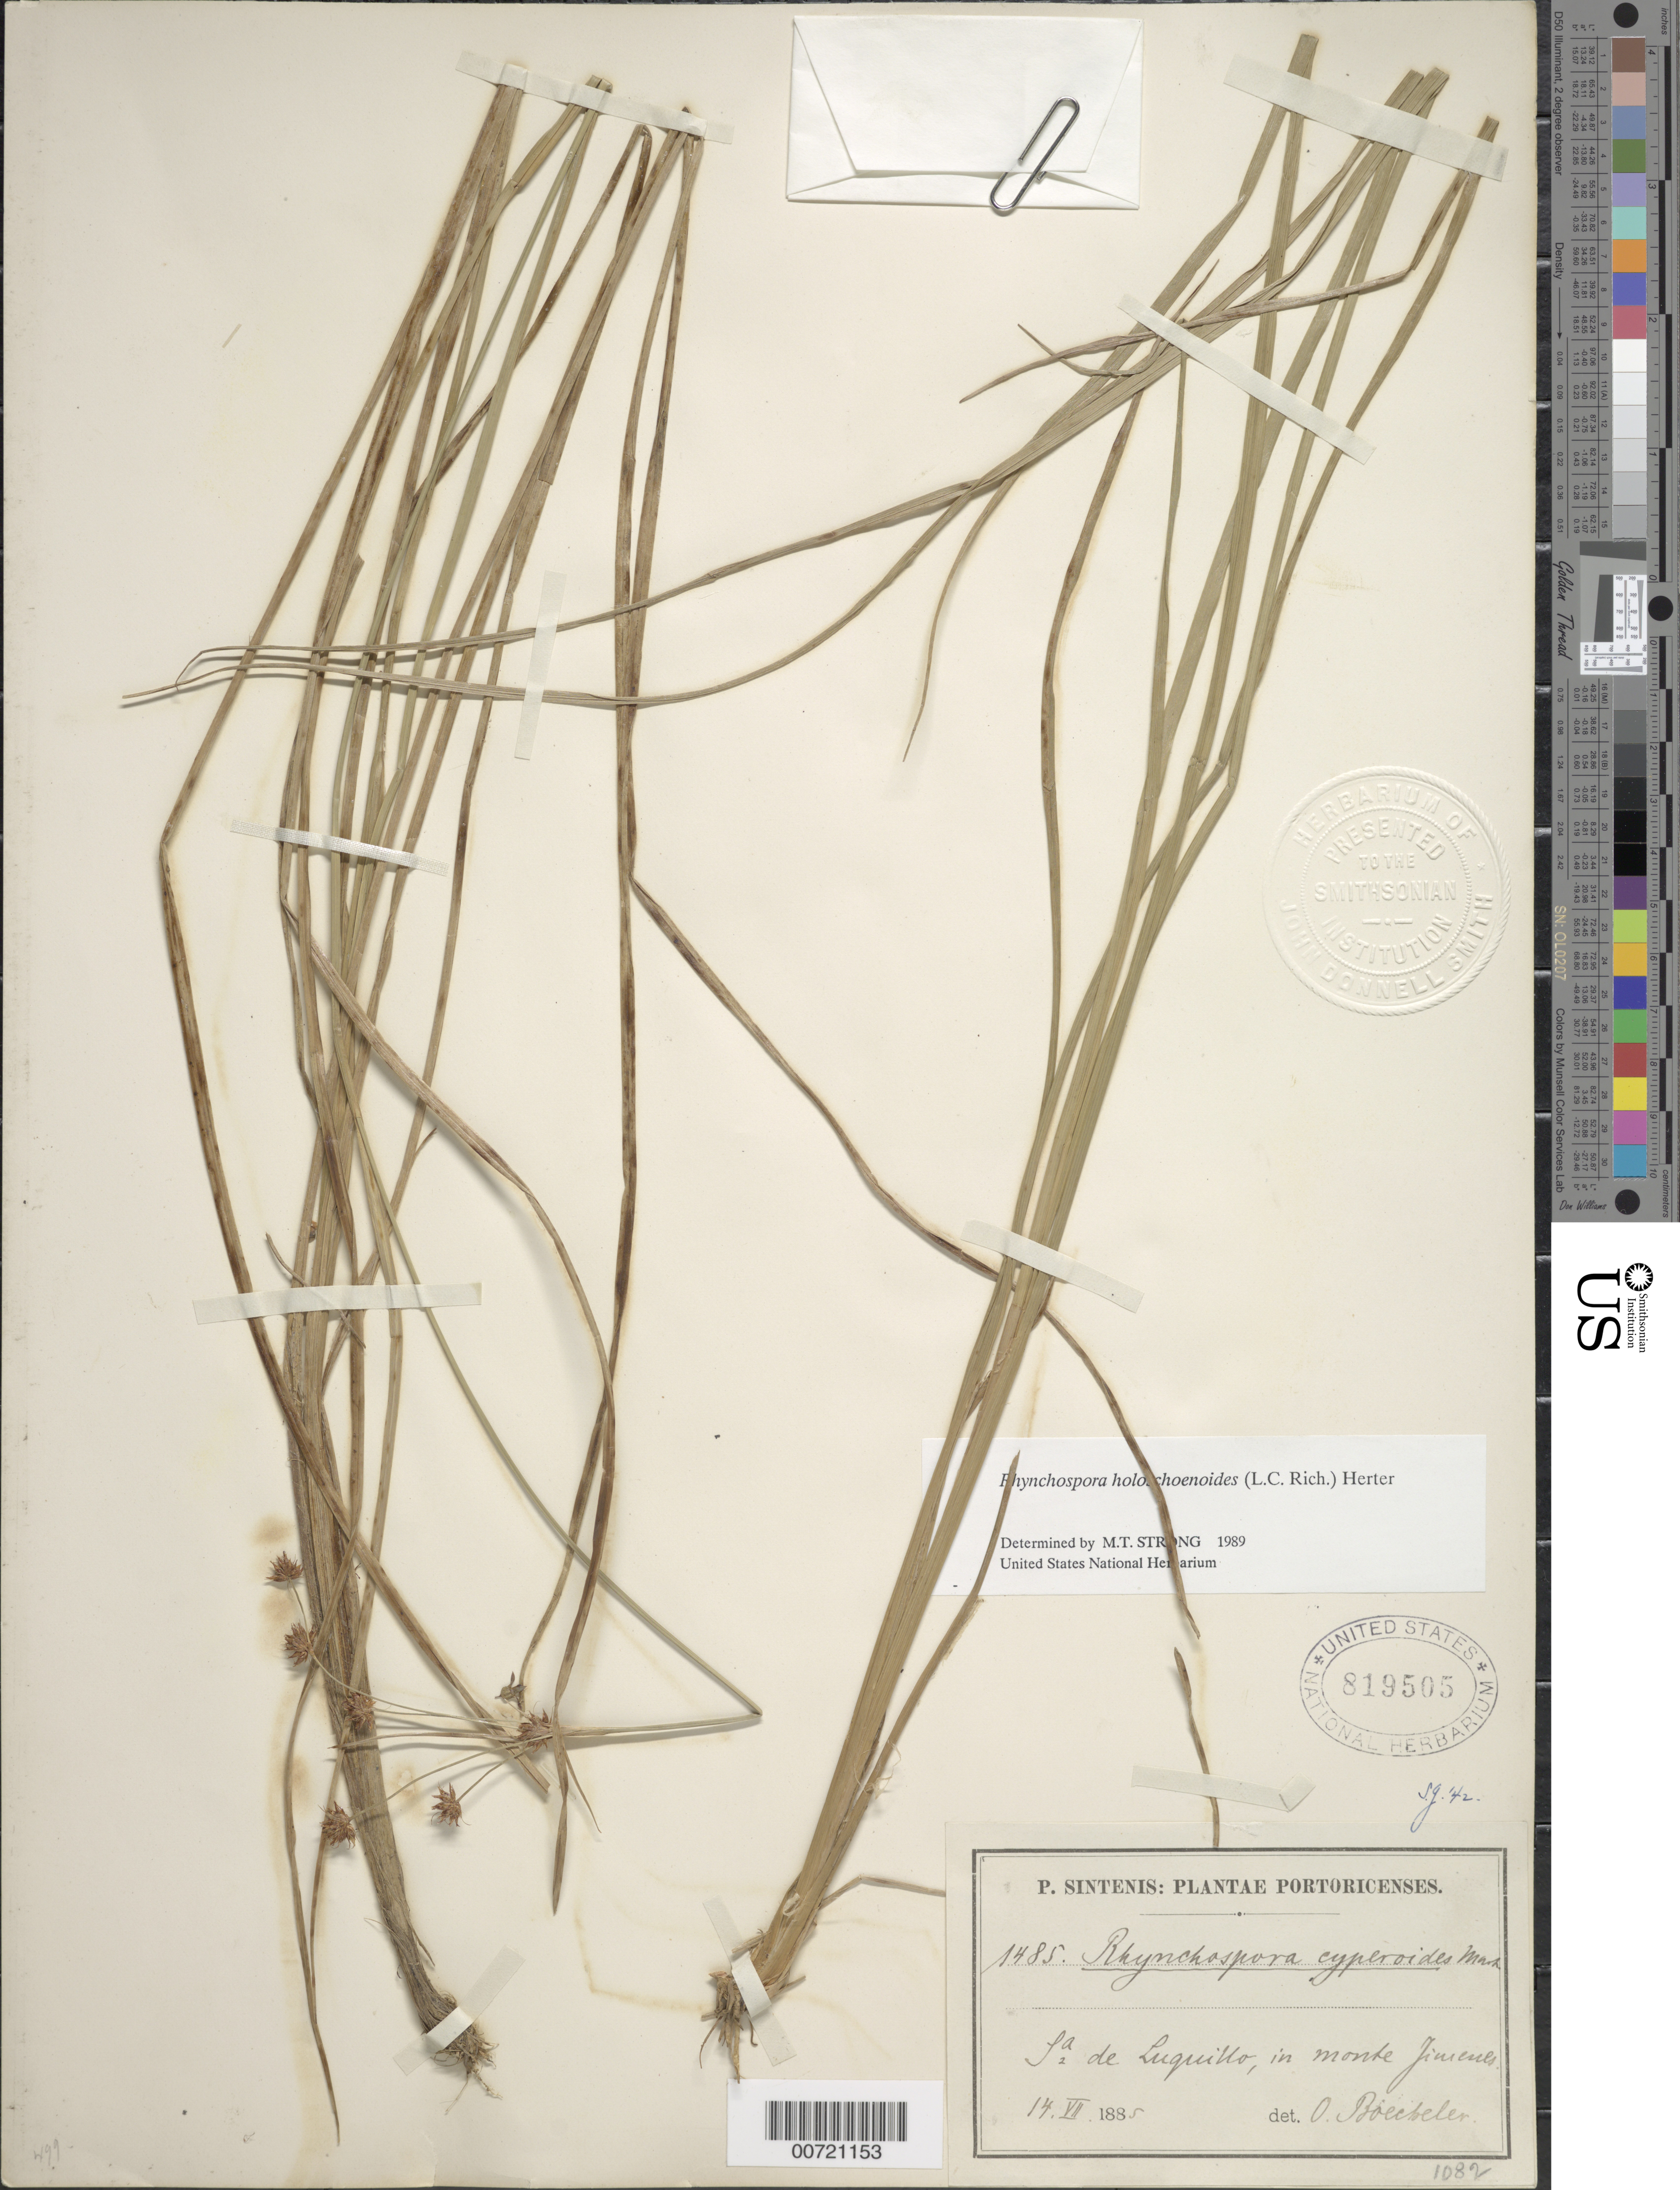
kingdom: Plantae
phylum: Tracheophyta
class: Liliopsida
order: Poales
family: Cyperaceae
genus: Rhynchospora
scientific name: Rhynchospora holoschoenoides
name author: (Rich.) Herter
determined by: Strong, M. T., (US), Smithsonian Institution - National Museum of Natural History (UNITED STATES)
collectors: P. Sintenis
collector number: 1485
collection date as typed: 14 Jun 1885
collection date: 1885-06-14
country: Puerto Rico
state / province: Luquillo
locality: Sierra de Luquillo.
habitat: In monte Jimenes.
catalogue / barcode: US 819505